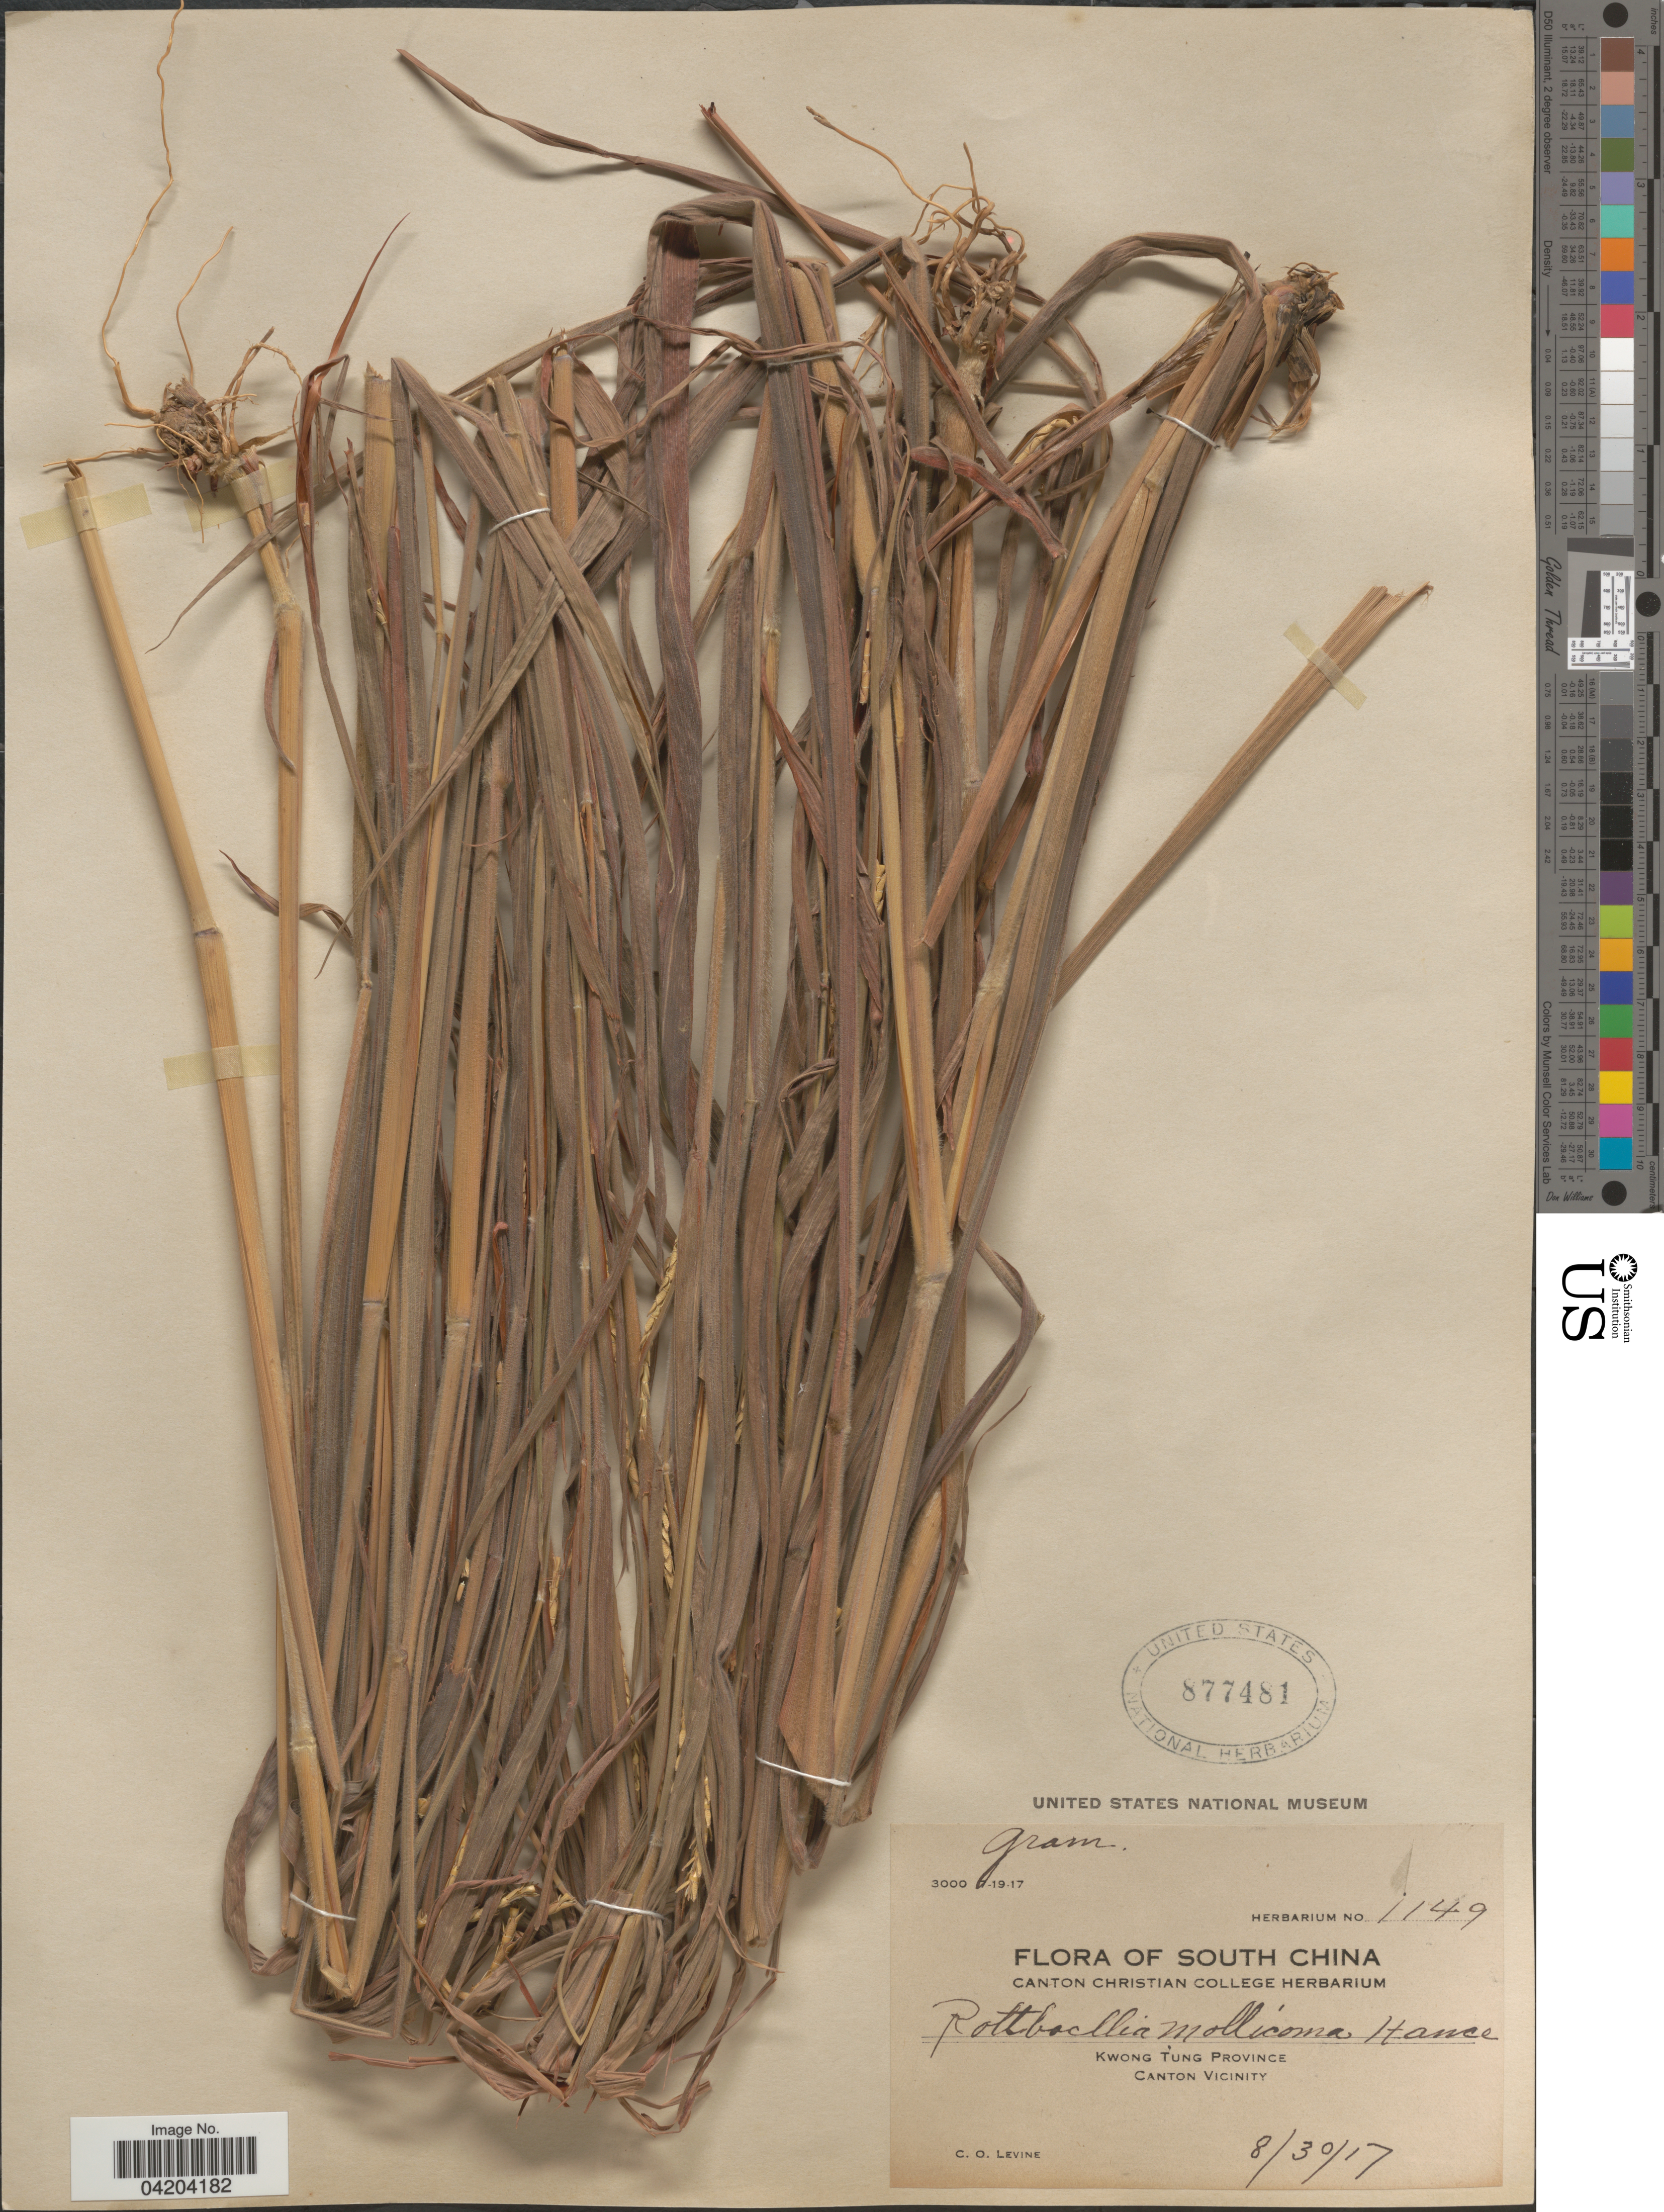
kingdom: Plantae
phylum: Tracheophyta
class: Liliopsida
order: Poales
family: Poaceae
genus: Mnesithea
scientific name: Mnesithea mollicoma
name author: (Hance) A. Camus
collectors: C. O. Levine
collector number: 1149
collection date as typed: Transcribed d/m/y: 30/8/17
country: China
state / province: Guangdong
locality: South China. Kwong Tung Province. Canton Vicinity.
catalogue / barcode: US 877481